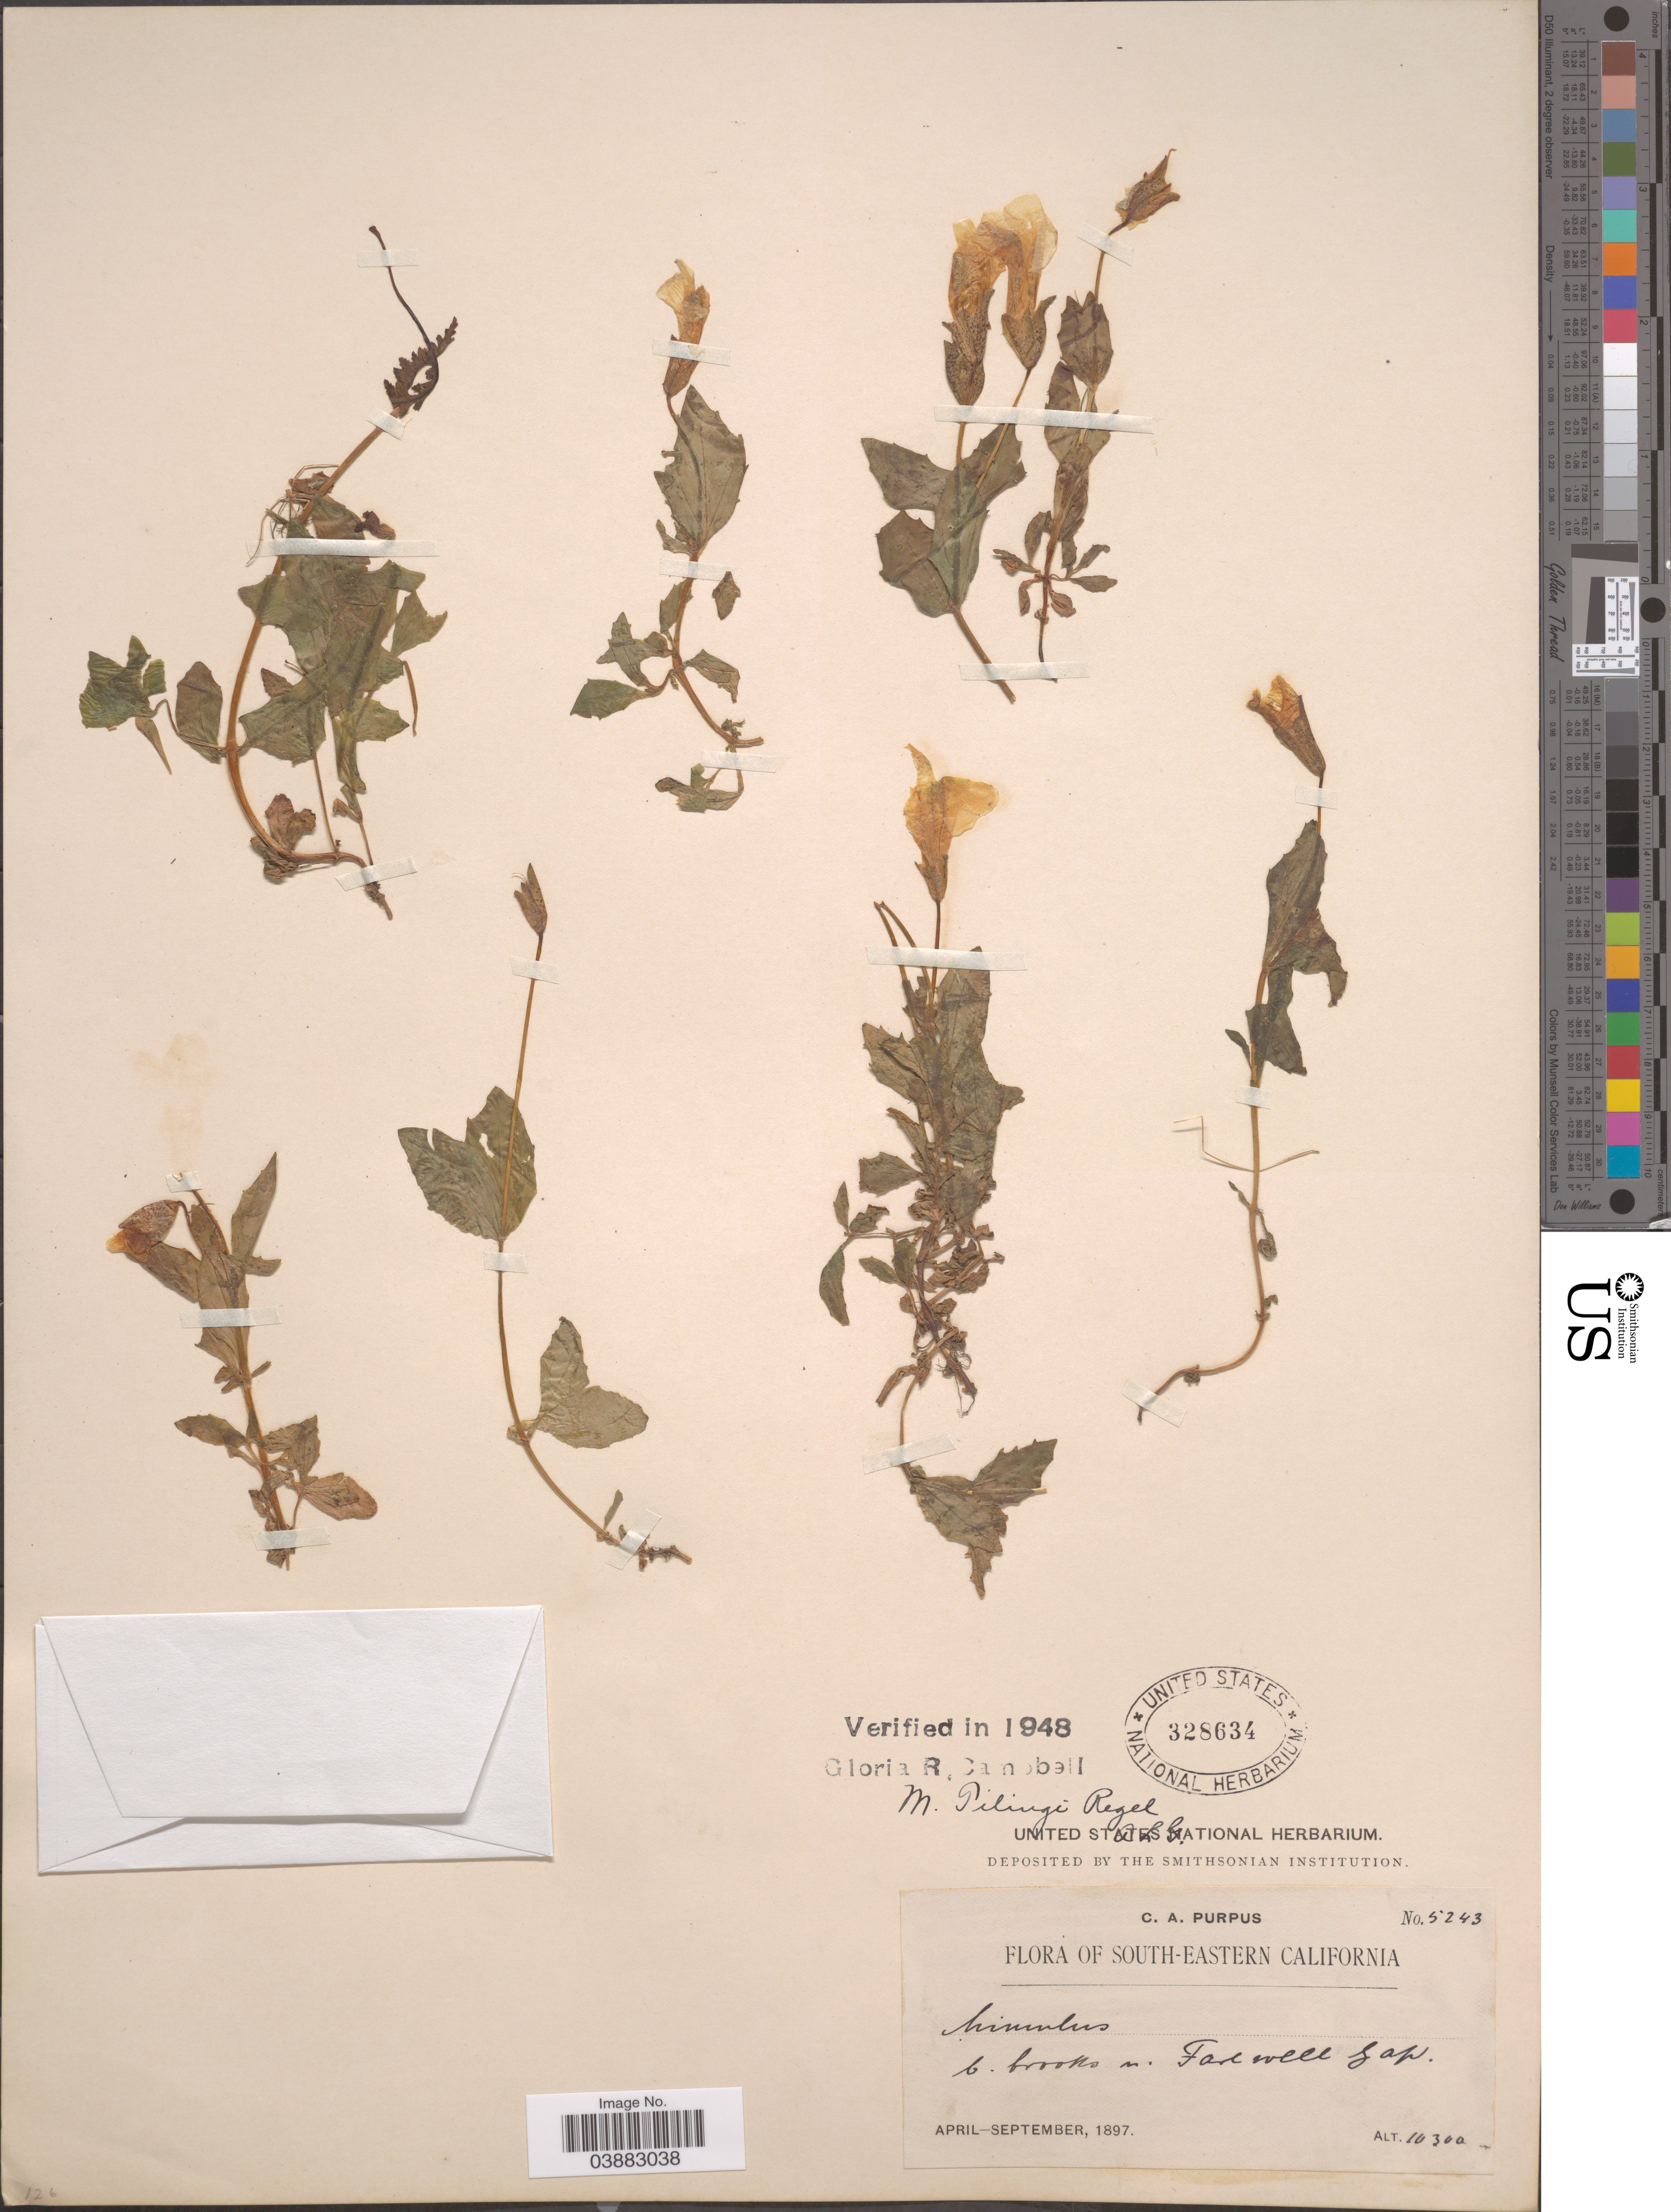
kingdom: Plantae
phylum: Tracheophyta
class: Magnoliopsida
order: Lamiales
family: Phrymaceae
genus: Mimulus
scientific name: Mimulus tilingii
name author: Regel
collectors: C. A. Purpus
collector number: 5243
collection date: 1897-04/1897-09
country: United States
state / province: California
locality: South-Eastern California. b. brooks in. Farewell Gap.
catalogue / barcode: US 328634